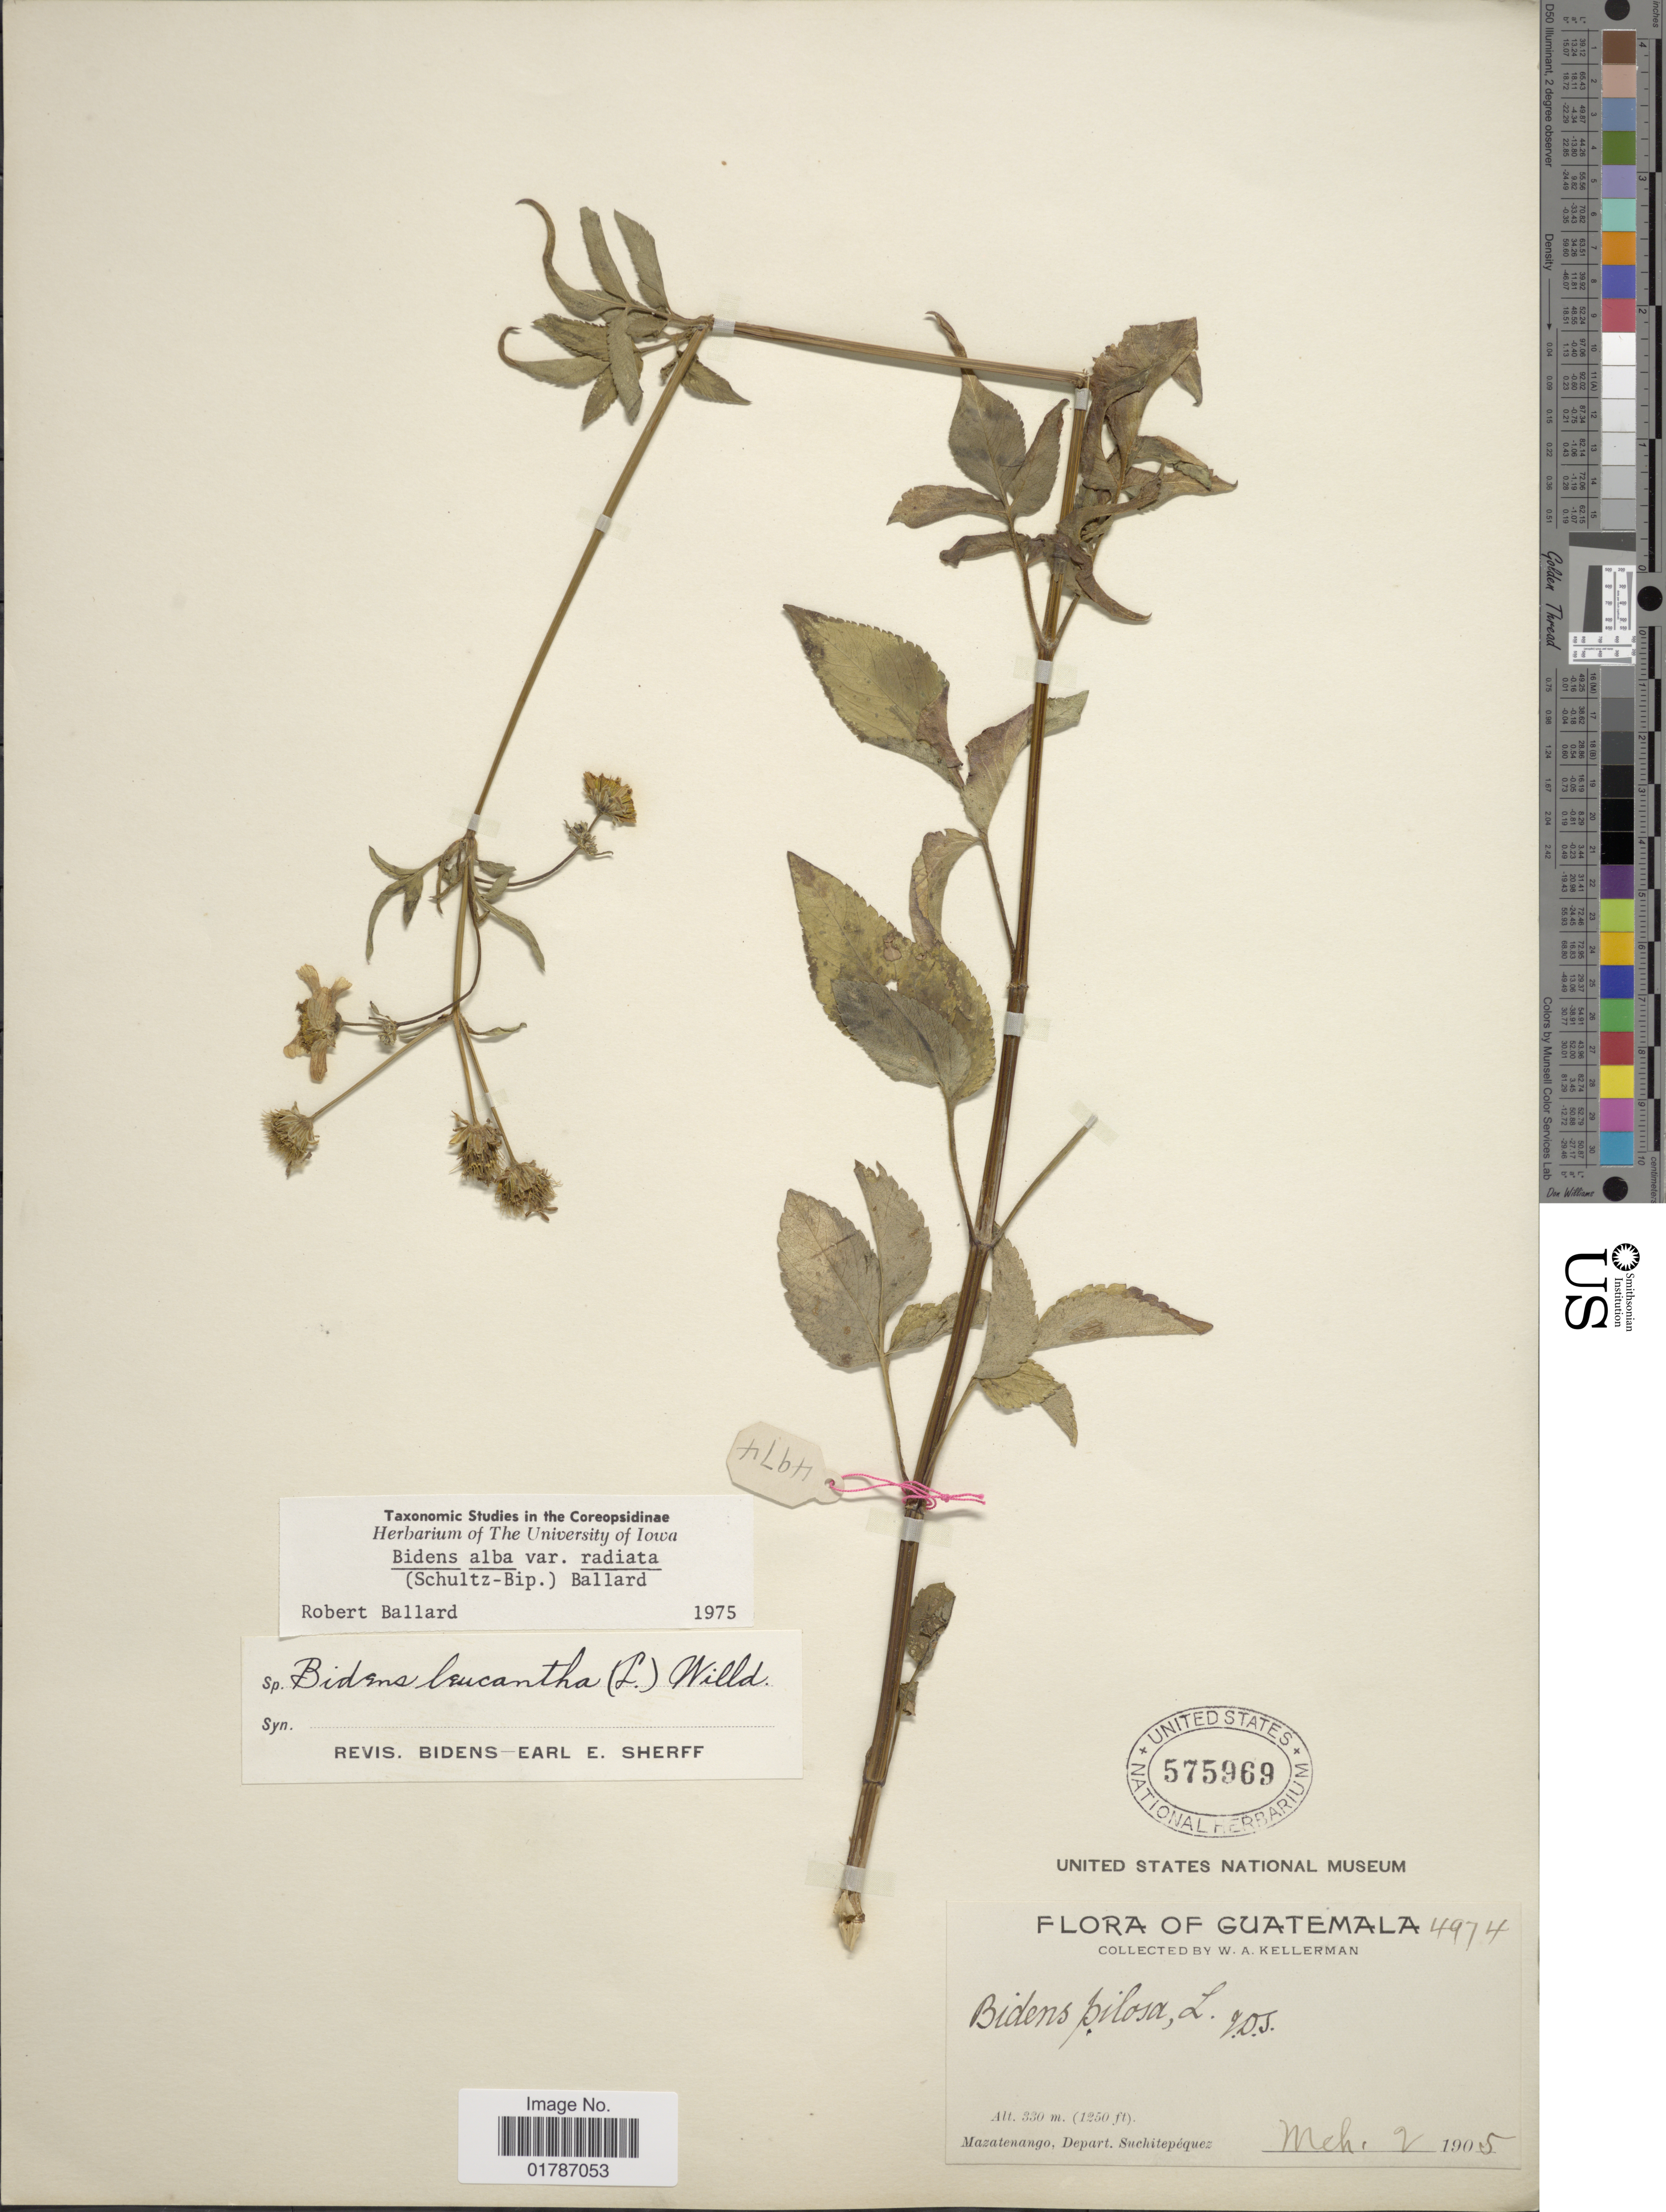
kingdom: Plantae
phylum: Tracheophyta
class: Magnoliopsida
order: Asterales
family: Asteraceae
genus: Bidens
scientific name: Bidens alba var. radiata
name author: (Sch. Bip.) R.E. Ballard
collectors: W. Kellerman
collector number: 4974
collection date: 1905-03-02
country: Guatemala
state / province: Suchitepéquez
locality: Mazatenango, Depart., Suchitepequez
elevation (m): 381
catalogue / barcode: US 575969